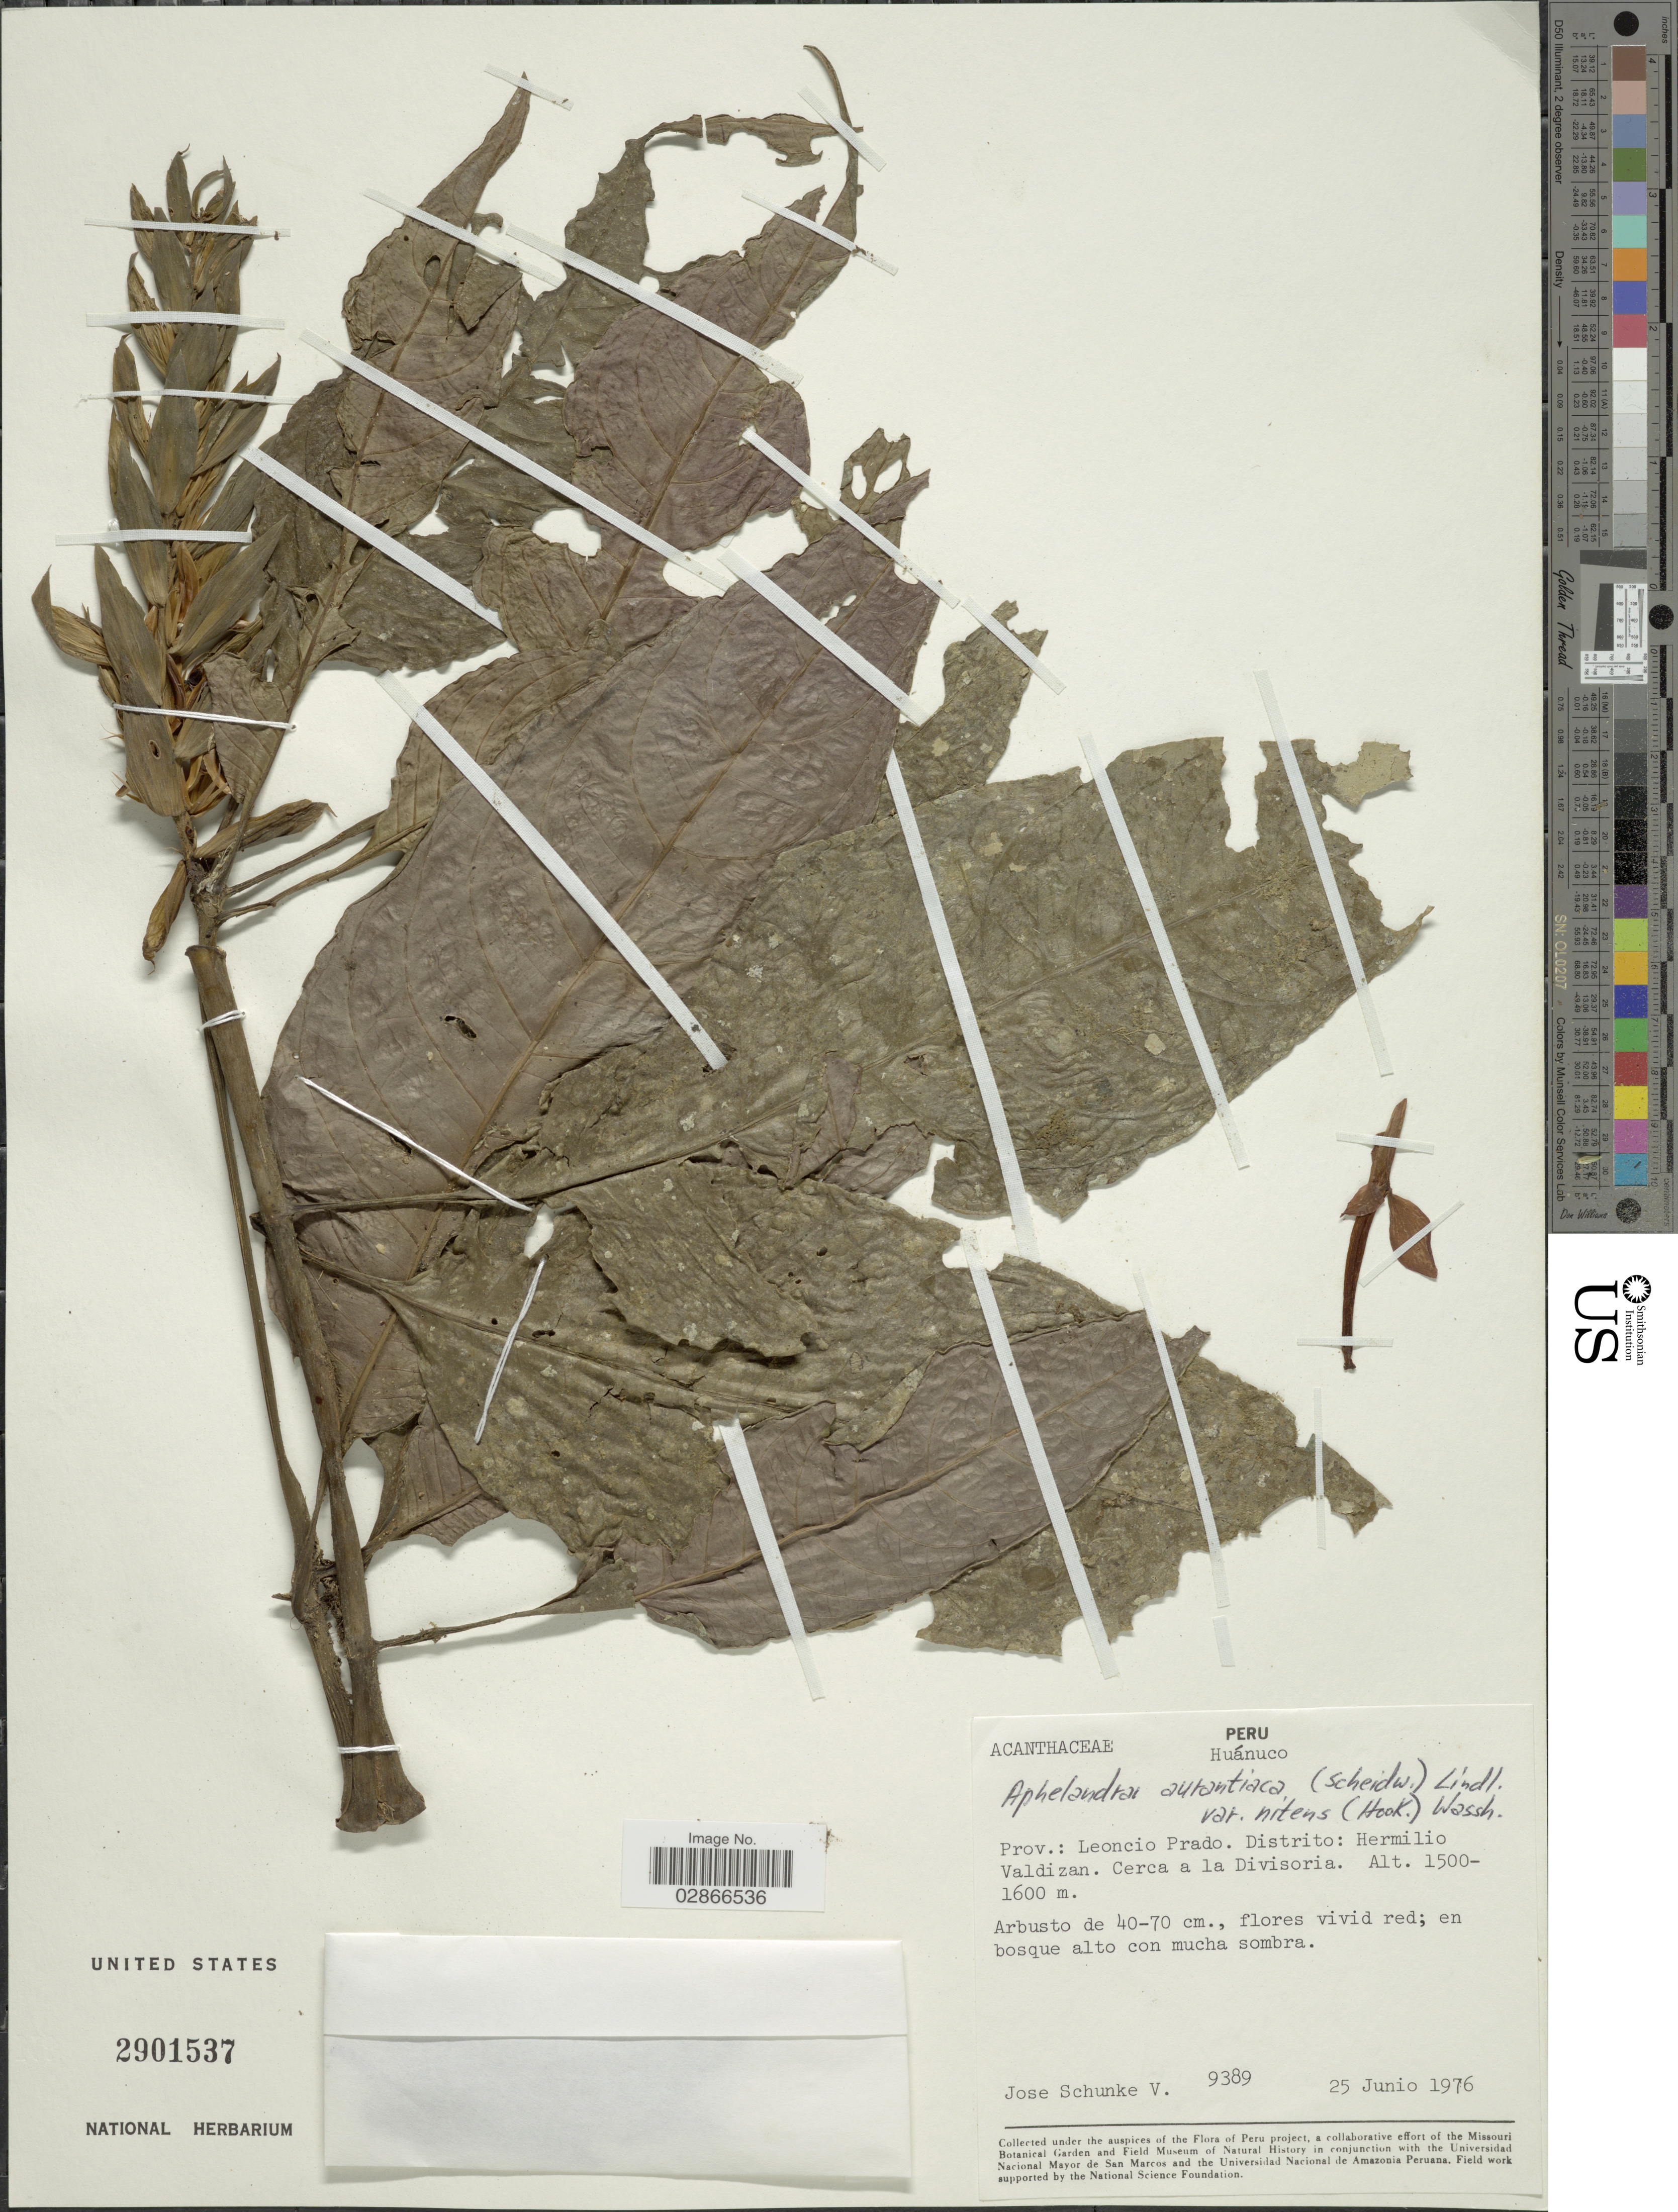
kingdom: Plantae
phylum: Tracheophyta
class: Magnoliopsida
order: Lamiales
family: Acanthaceae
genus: Aphelandra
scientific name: Aphelandra aurantiaca var. nitens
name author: (Hook.) Wassh.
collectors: J. Schunke Vigo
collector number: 9389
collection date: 1976-06-25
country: Peru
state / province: Huánuco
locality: Prov.: Leoncio Prado. Distrito: Hermilio Valdizan. Cerca a la Divisoria.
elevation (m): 1500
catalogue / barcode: US 2901537